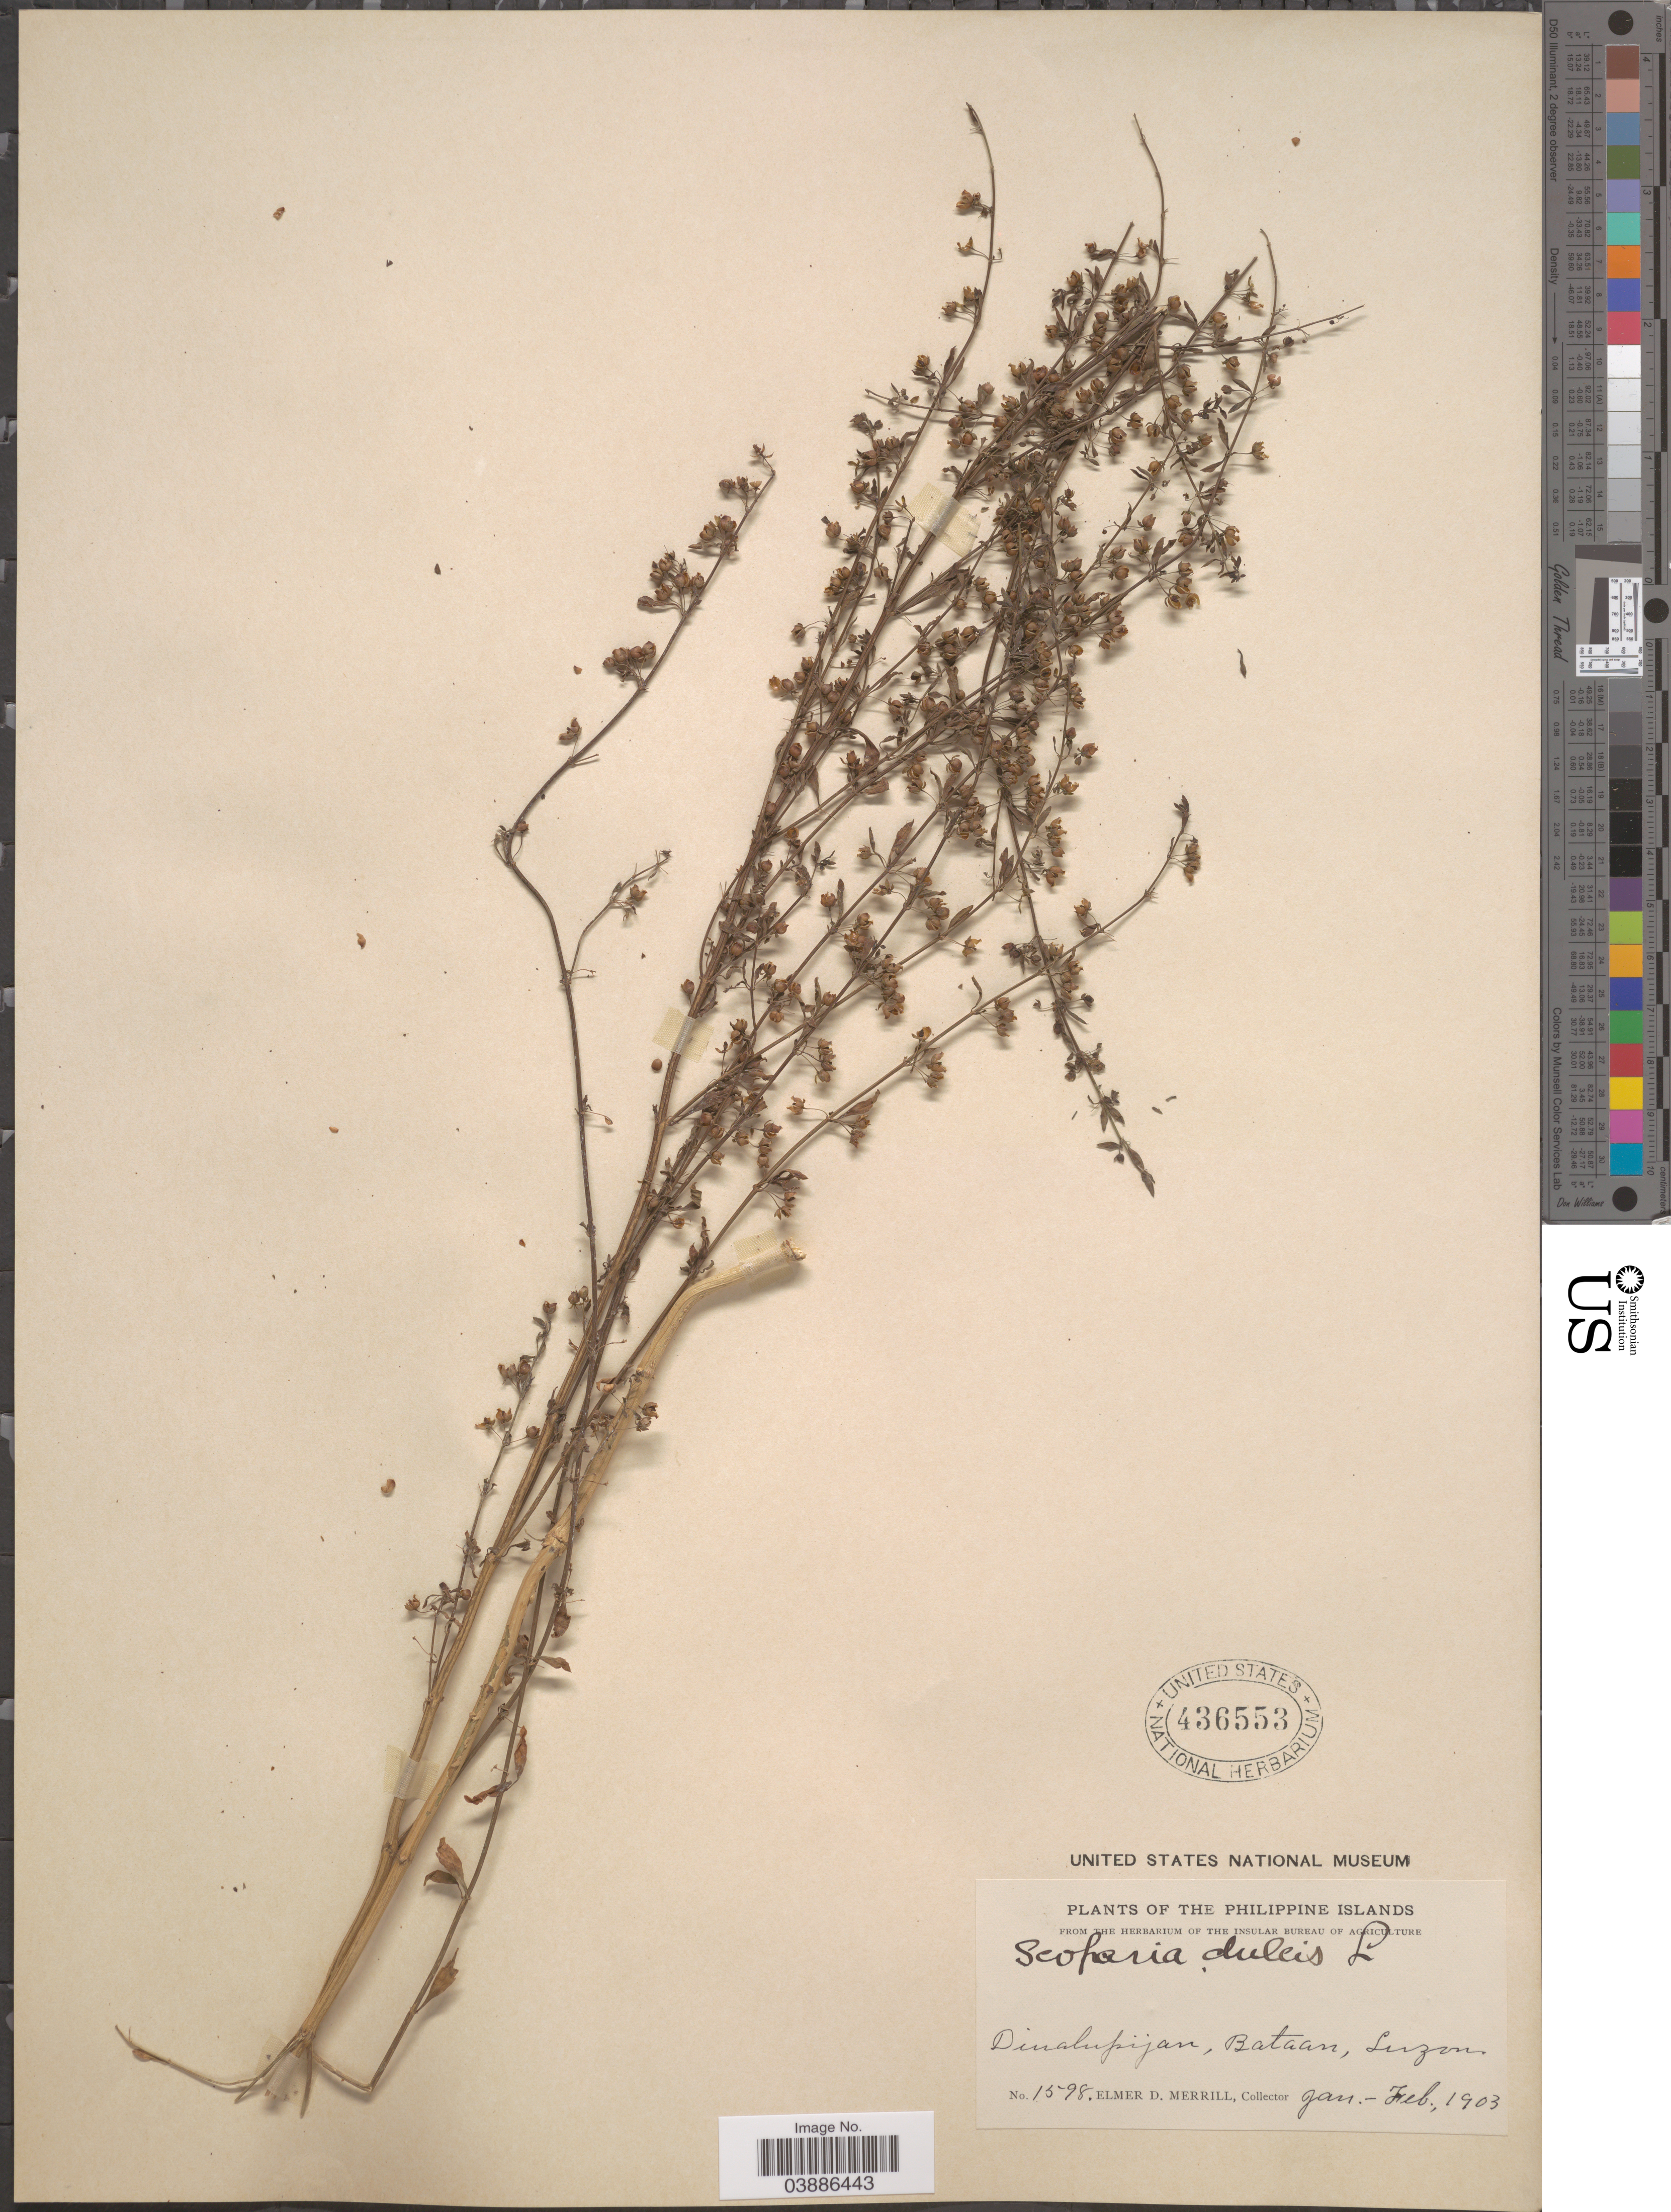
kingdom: Plantae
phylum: Tracheophyta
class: Magnoliopsida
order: Lamiales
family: Plantaginaceae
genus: Scoparia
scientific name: Scoparia dulcis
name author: L.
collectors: E. D. Merrill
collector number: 1598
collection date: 1903-01/1903-02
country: Philippines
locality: Philippine Islands. Dinalupijan, Bataan, Luzon.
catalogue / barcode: US 436553